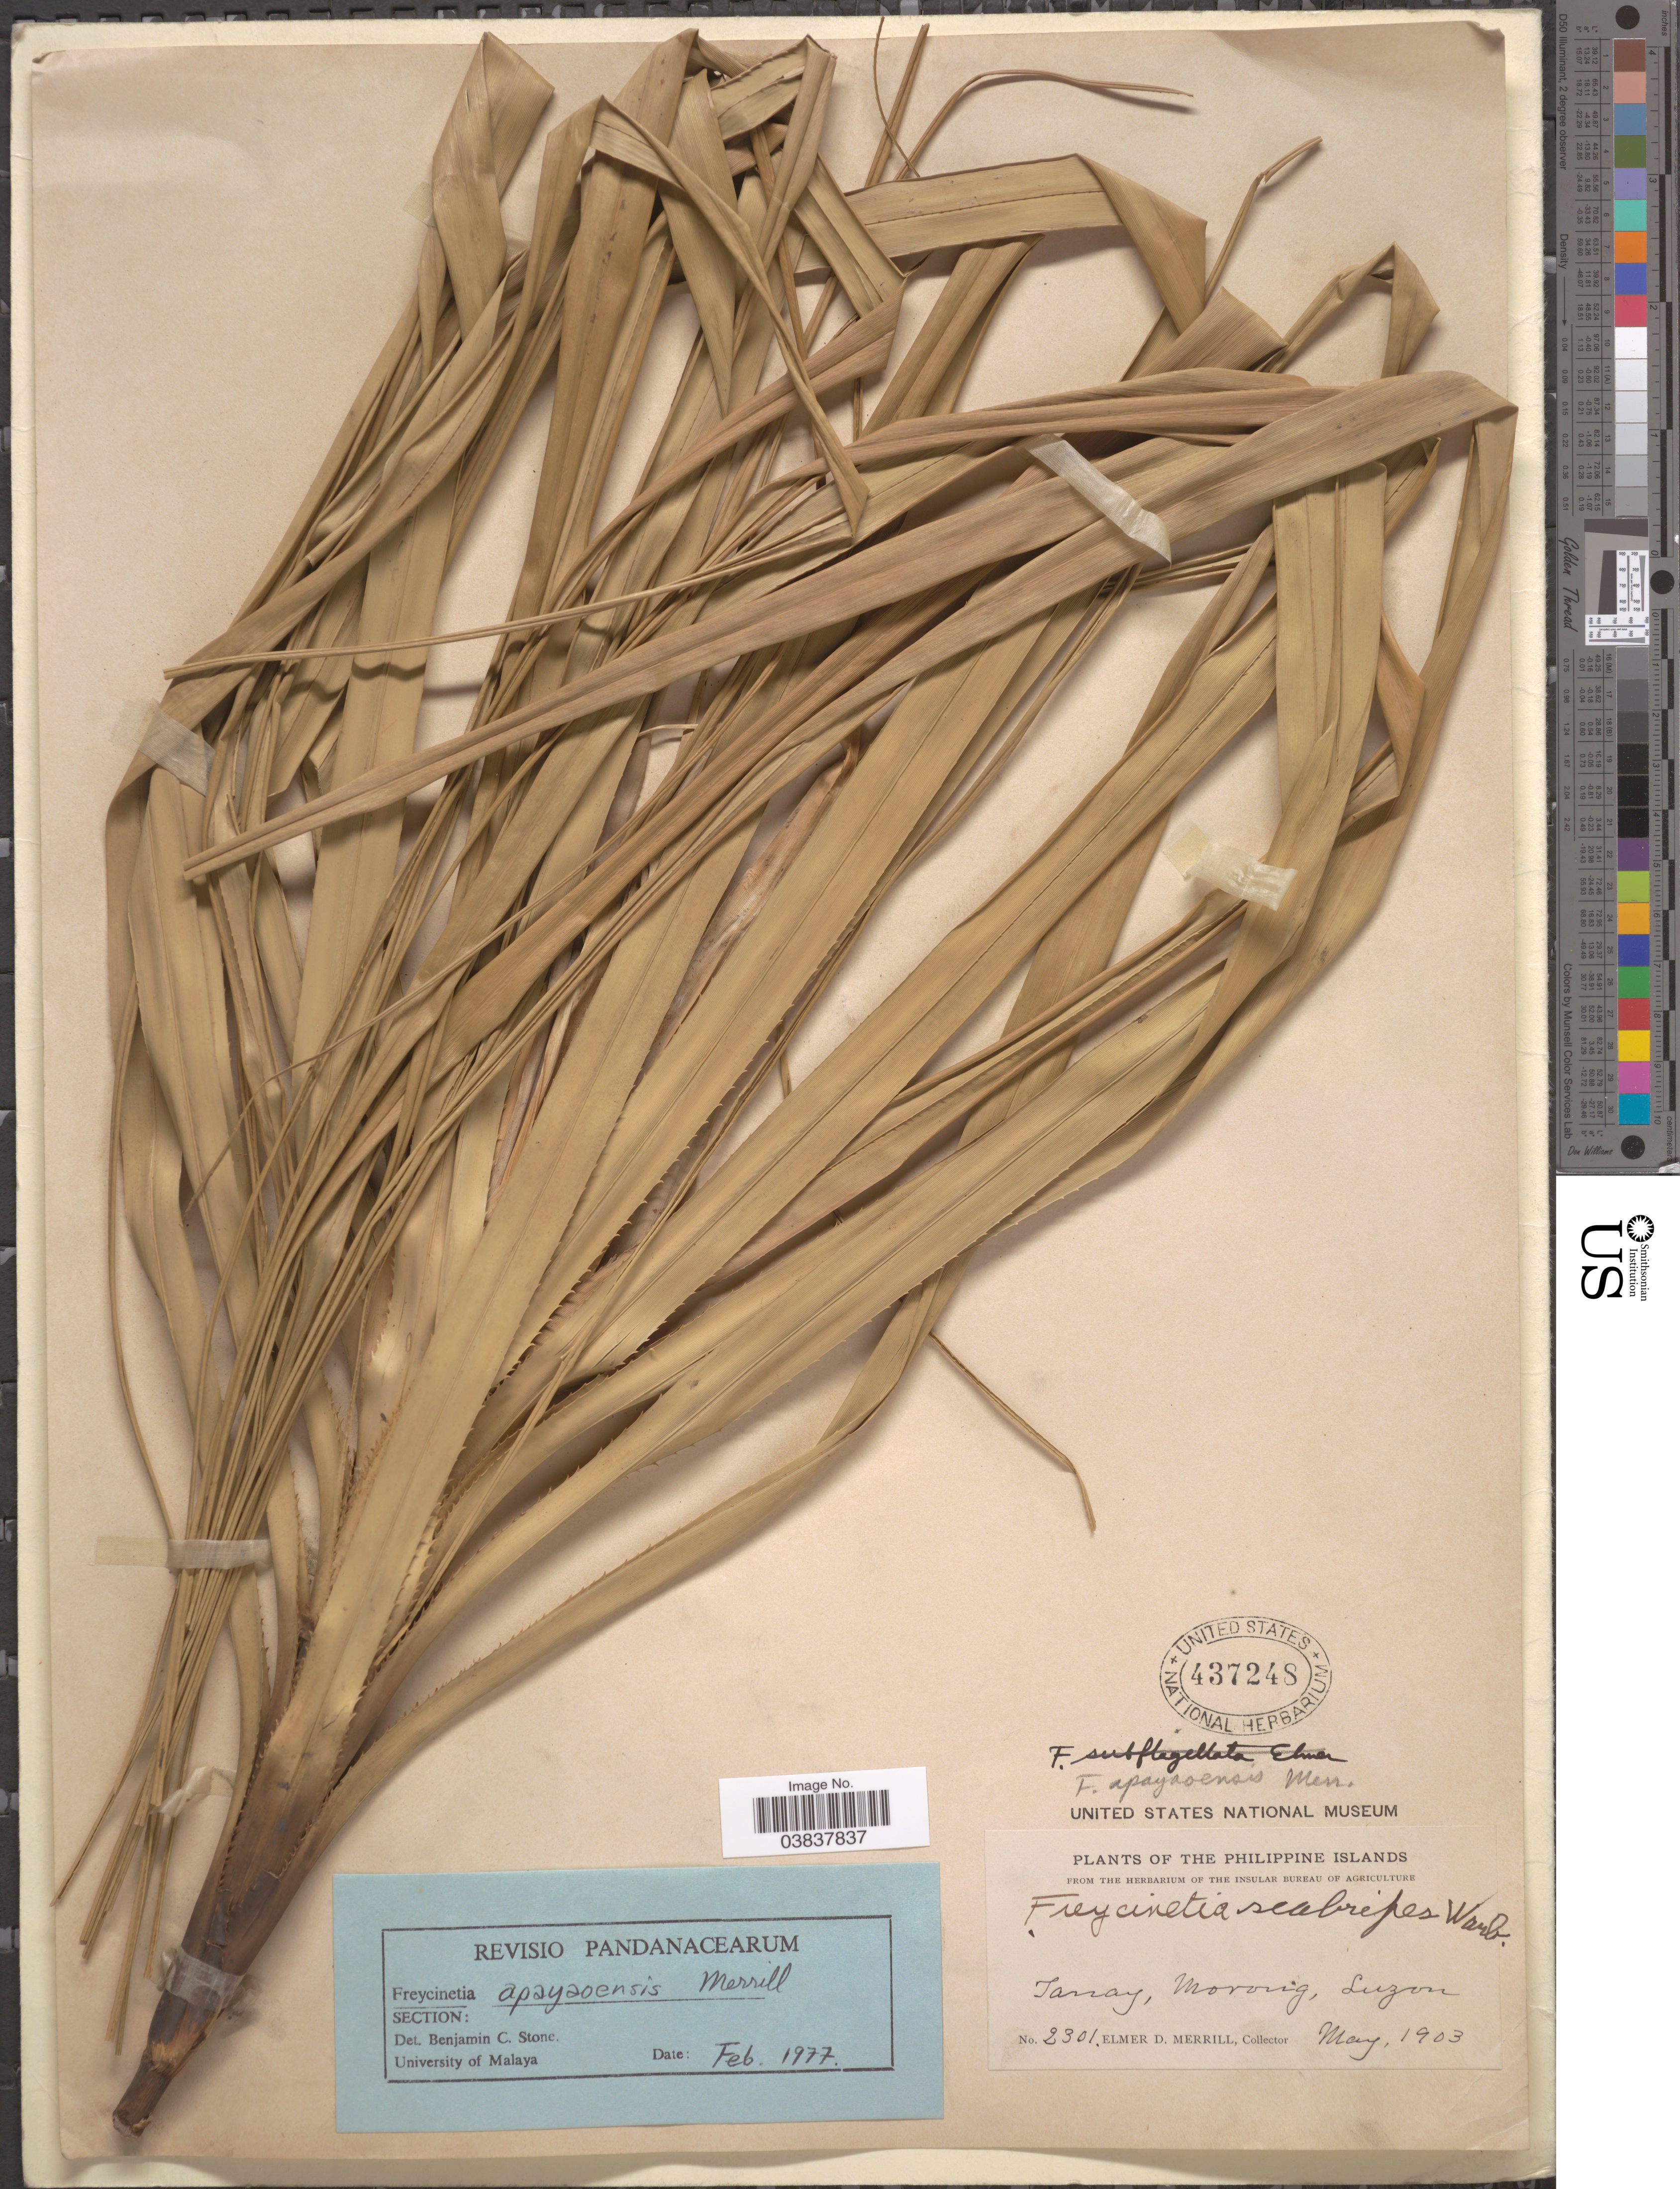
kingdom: Plantae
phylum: Tracheophyta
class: Liliopsida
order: Pandanales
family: Pandanaceae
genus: Freycinetia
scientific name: Freycinetia apayaoensis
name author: Merr.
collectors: E. D. Merrill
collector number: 2301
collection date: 1903-05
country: Philippines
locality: Tanay, Morong, Luzon.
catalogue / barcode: US 437248